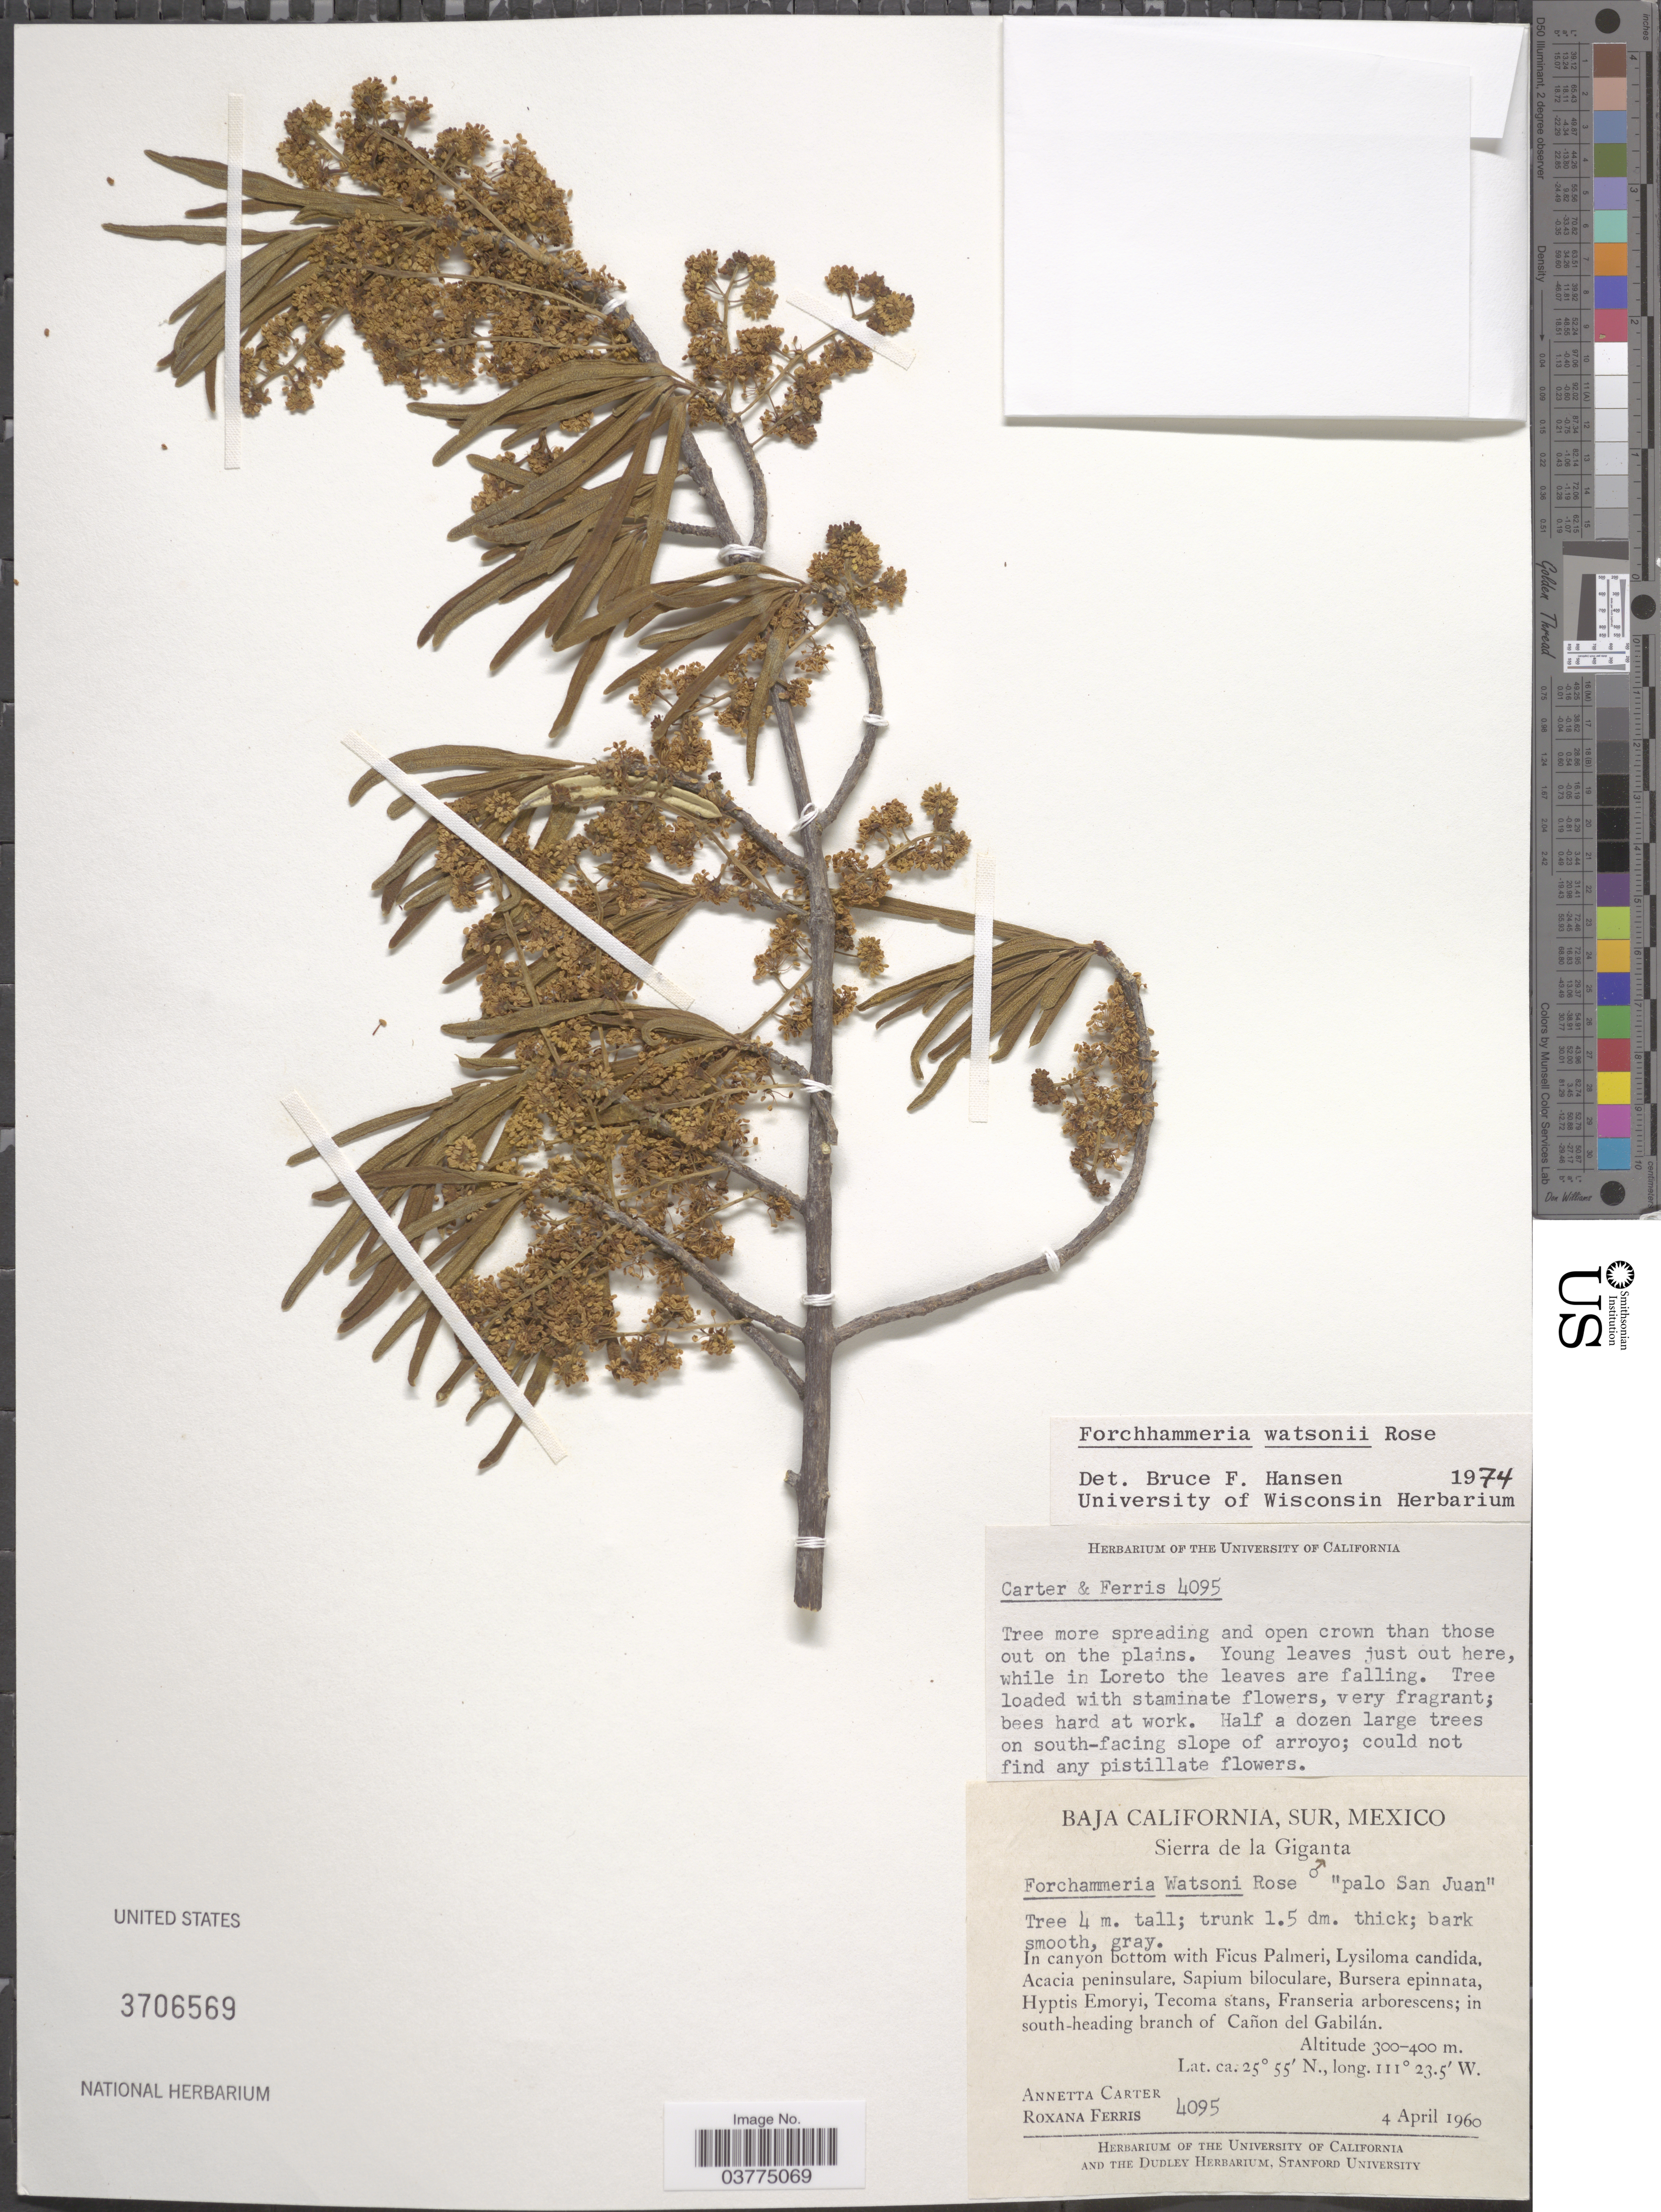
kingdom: Plantae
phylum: Tracheophyta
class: Magnoliopsida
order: Brassicales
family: Stixaceae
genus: Forchhammeria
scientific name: Forchhammeria watsonii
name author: Rose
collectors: A. Carter & R. S. Ferris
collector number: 4095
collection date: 1960-04-04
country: Mexico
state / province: Baja California Sur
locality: Sierra de la Giganta. In canyon bottom. In south-heading branch of Cañon del Gabilán.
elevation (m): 300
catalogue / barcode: US 3706569